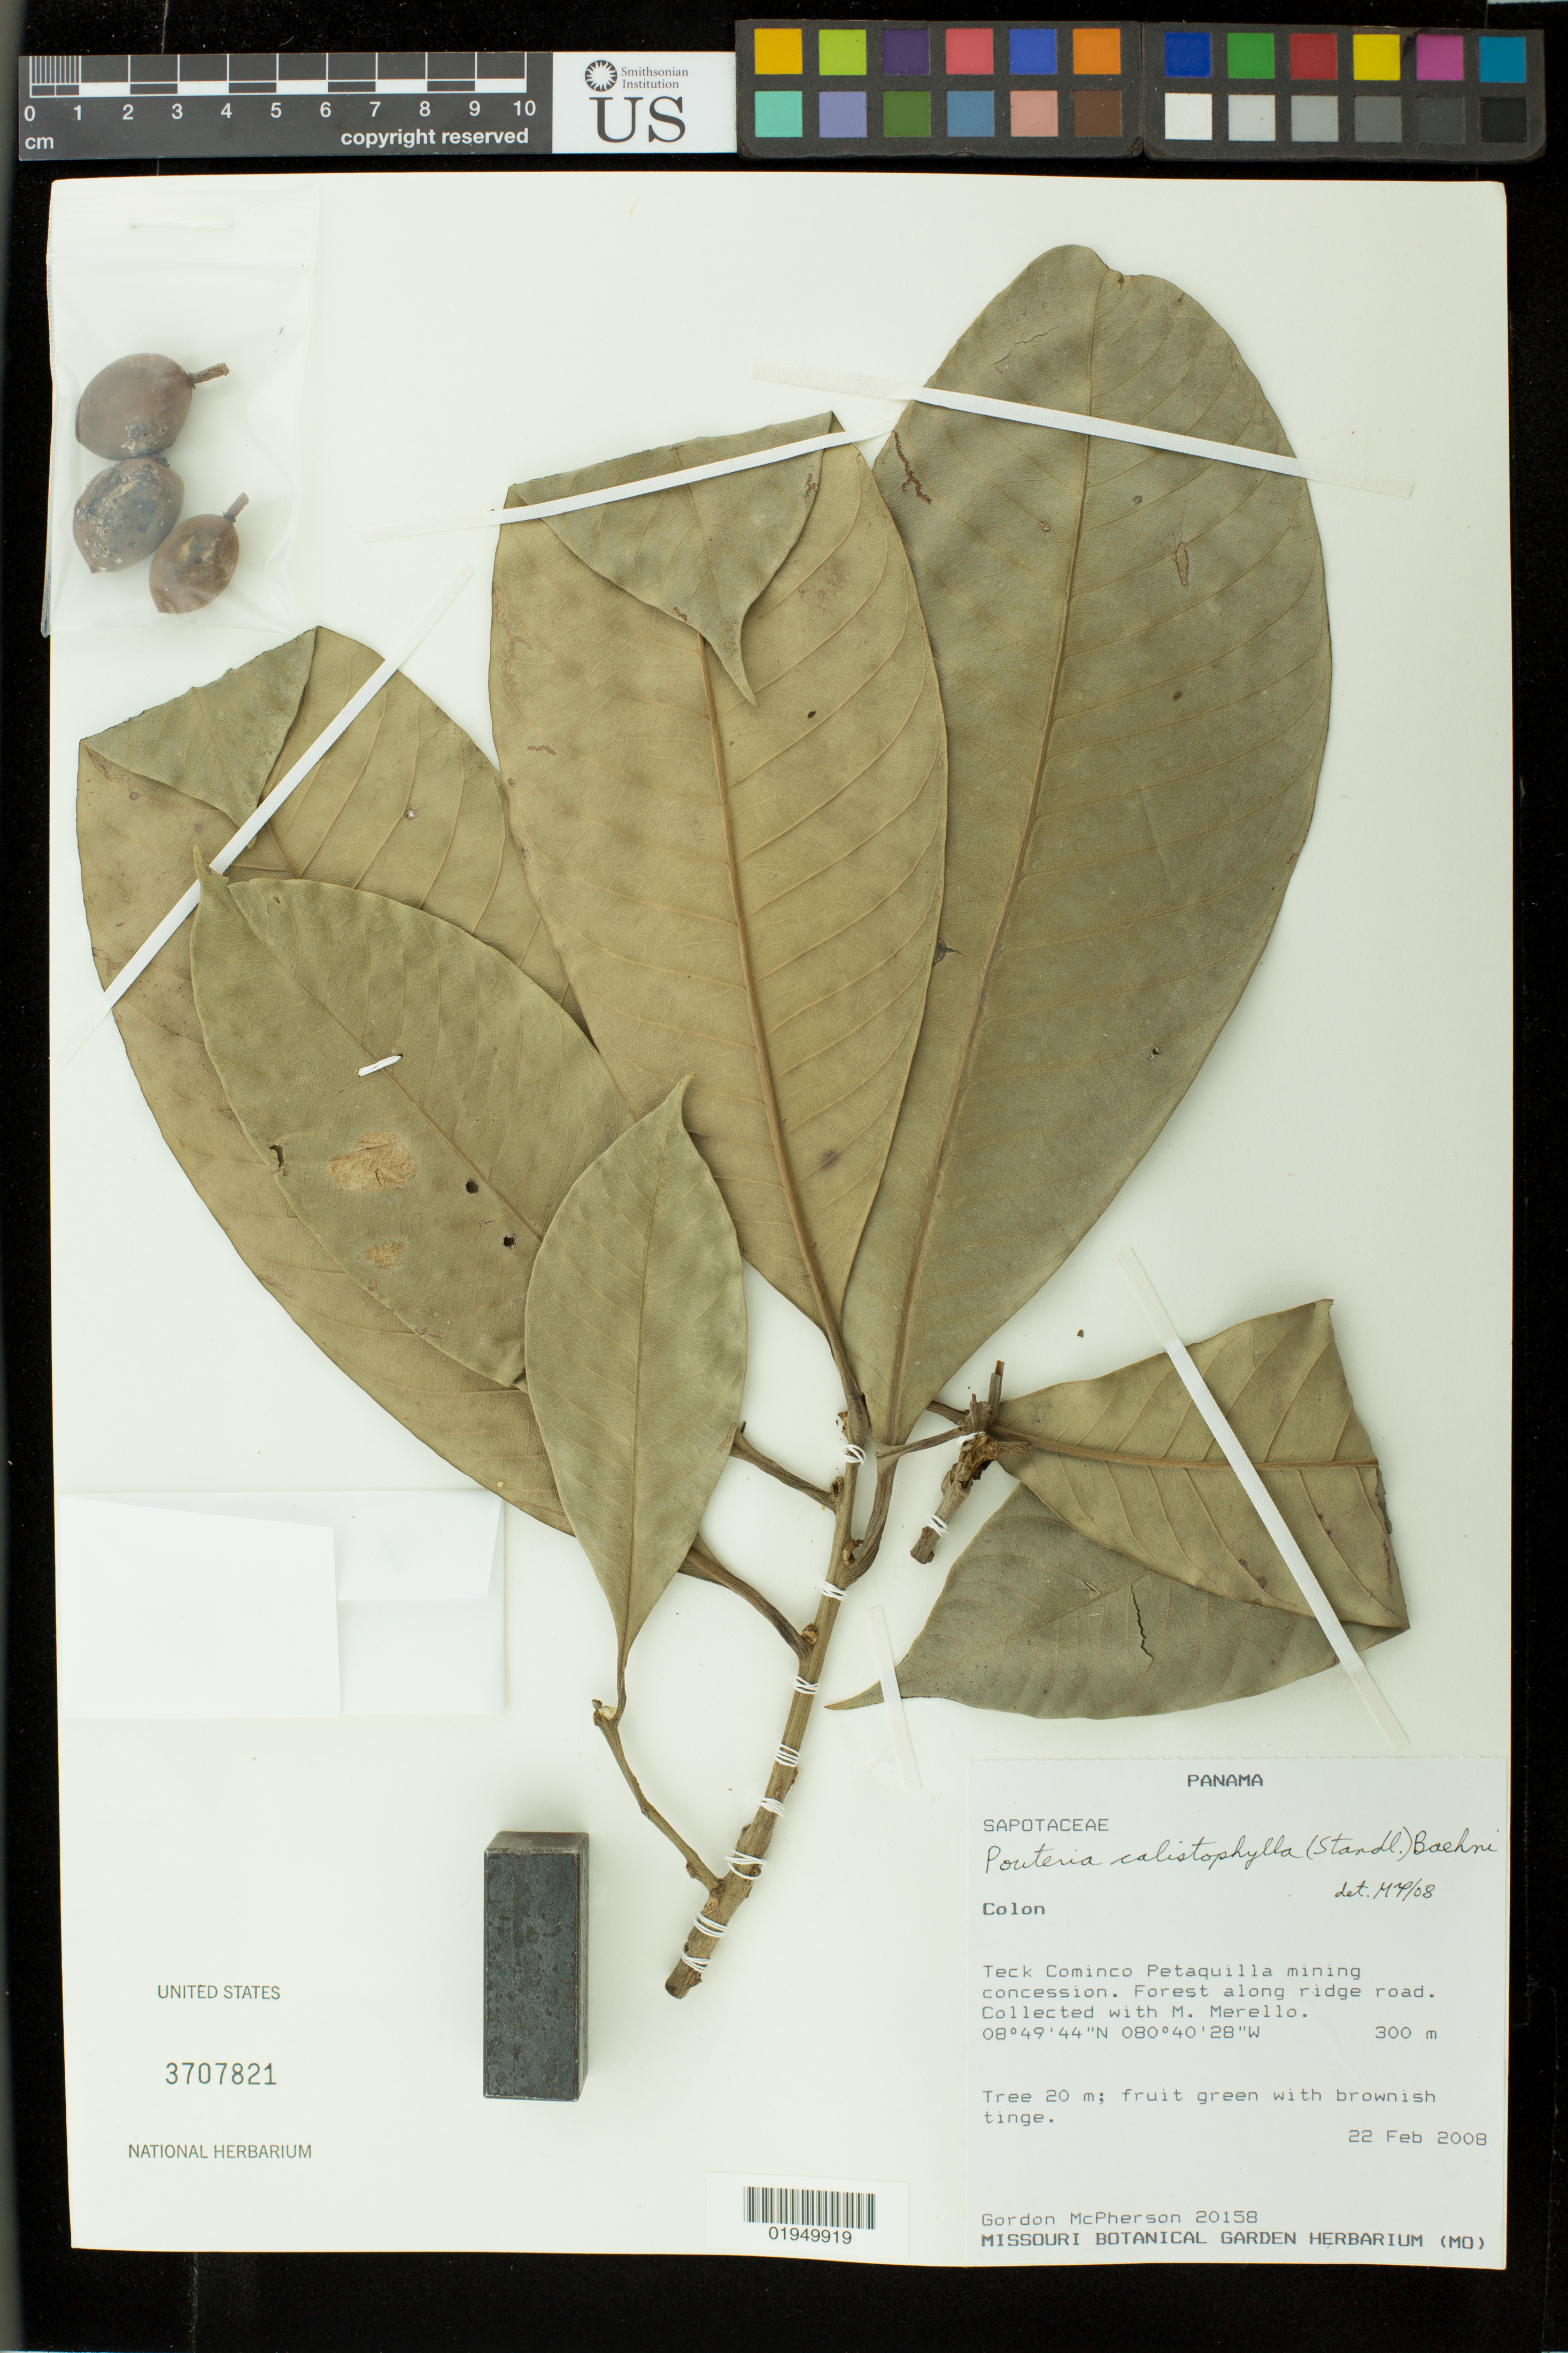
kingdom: Plantae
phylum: Tracheophyta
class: Magnoliopsida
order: Ericales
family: Sapotaceae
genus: Pouteria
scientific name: Pouteria calistophylla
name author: (Standl.) Baehni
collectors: G. D. McPherson & M. Merello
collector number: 20158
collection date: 2008-02-22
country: Panama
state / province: Colón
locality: Teck Cominco Petaquilla mining concession. Forest along ridge road.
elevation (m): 300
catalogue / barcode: US 3707821